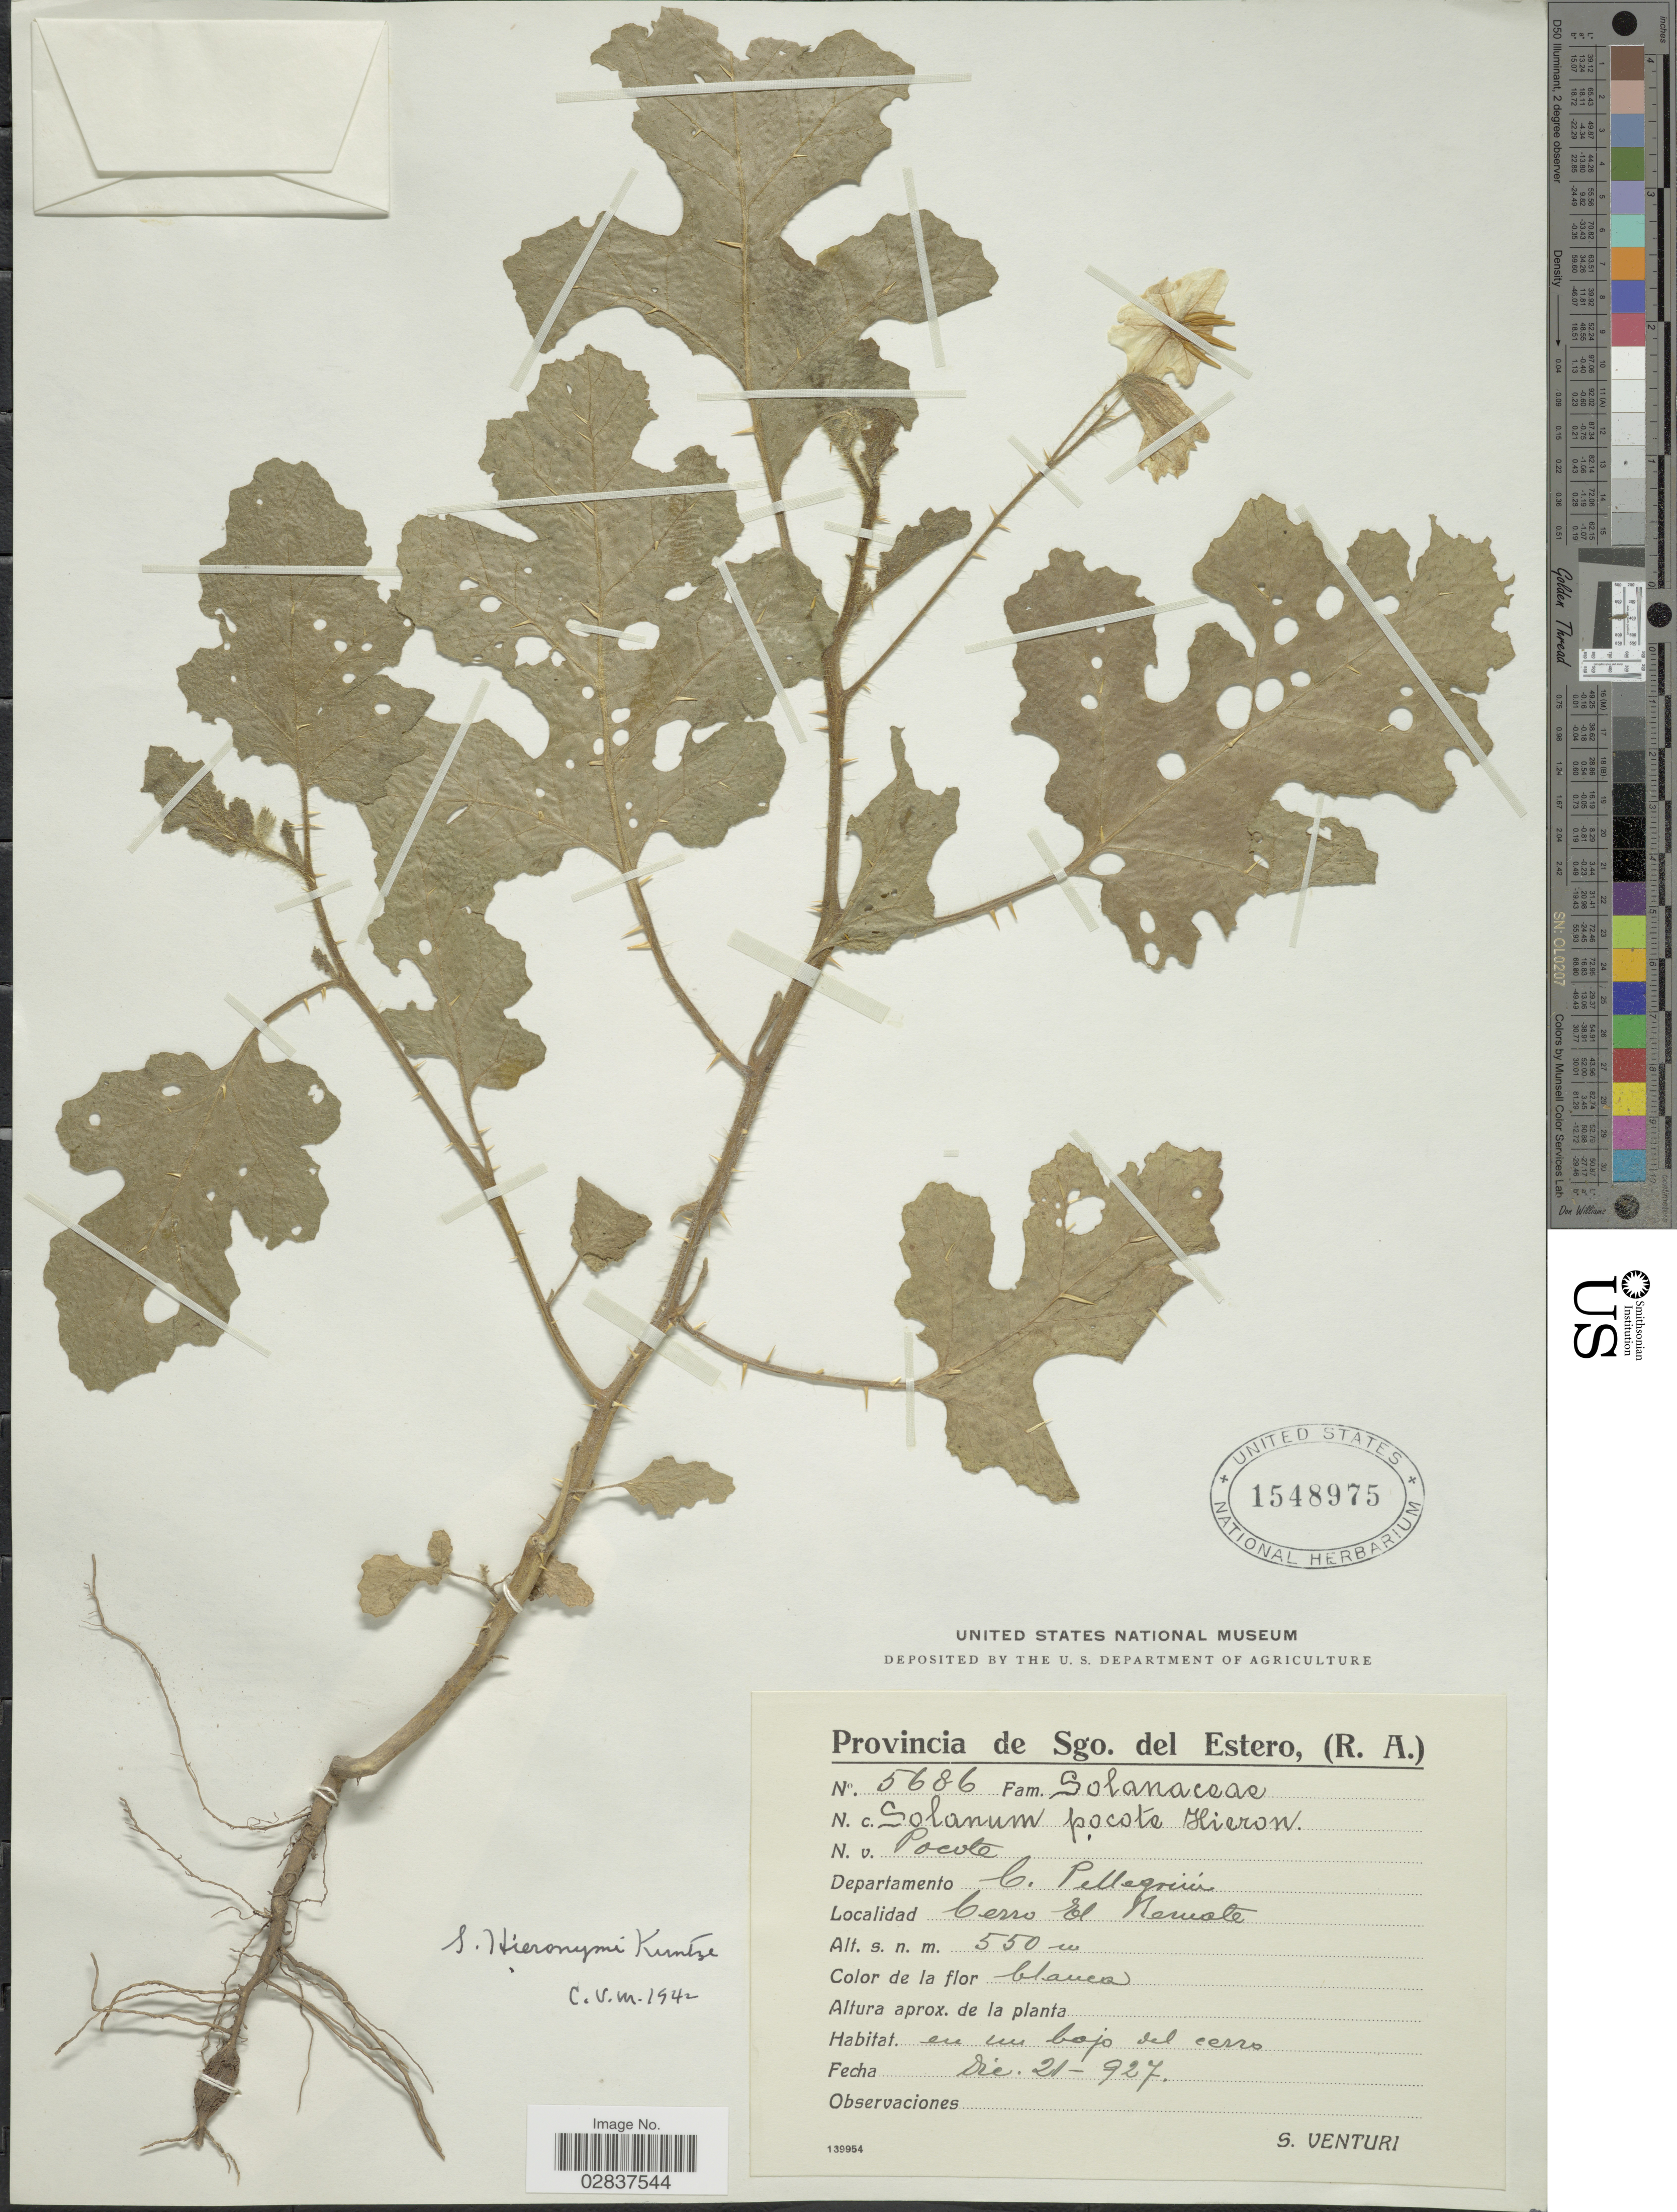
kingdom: Plantae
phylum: Tracheophyta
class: Magnoliopsida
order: Solanales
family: Solanaceae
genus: Solanum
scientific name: Solanum hieronymi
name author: Kuntze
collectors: S. Venturi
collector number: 5686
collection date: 1927-12-21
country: Argentina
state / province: Santiago del Estero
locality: (R.A.), Departamento C. Pellegrini, Cerro el Remate.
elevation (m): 550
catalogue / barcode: US 1548975